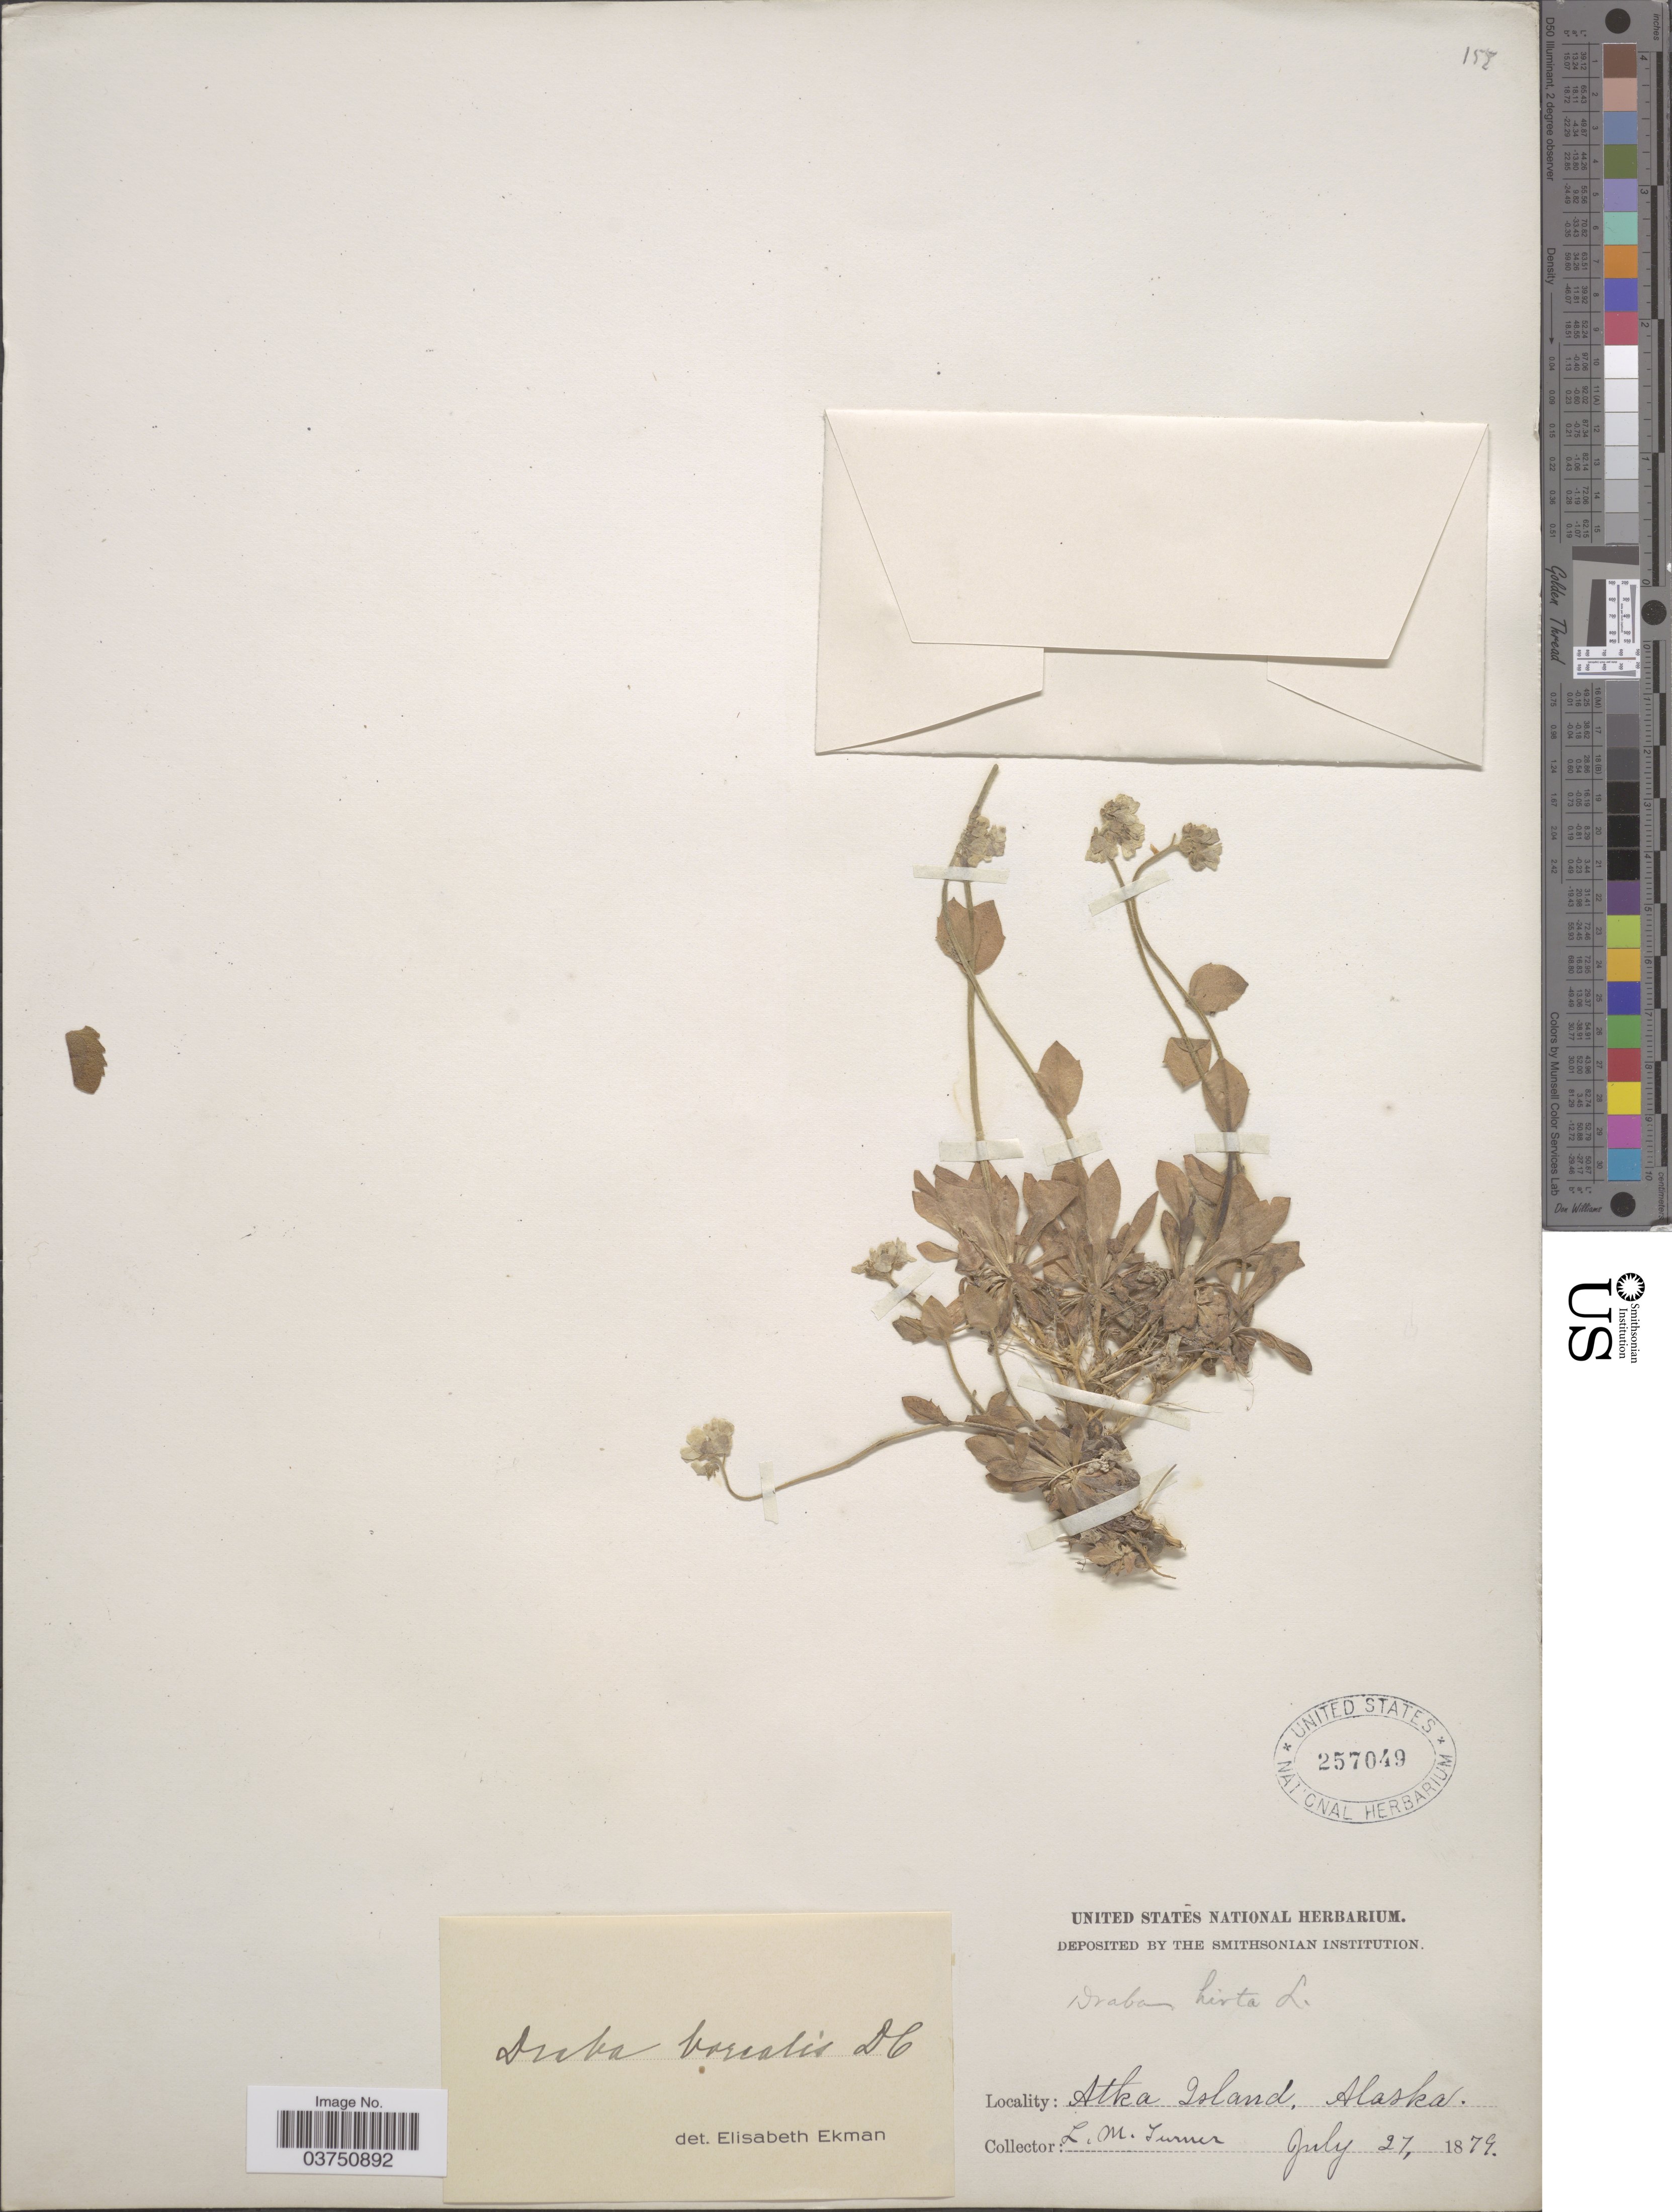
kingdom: Plantae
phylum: Tracheophyta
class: Magnoliopsida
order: Brassicales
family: Brassicaceae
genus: Draba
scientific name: Draba borealis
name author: DC.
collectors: L. M. Turner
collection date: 1879-07-27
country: United States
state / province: Alaska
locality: Atka Island.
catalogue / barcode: US 257049